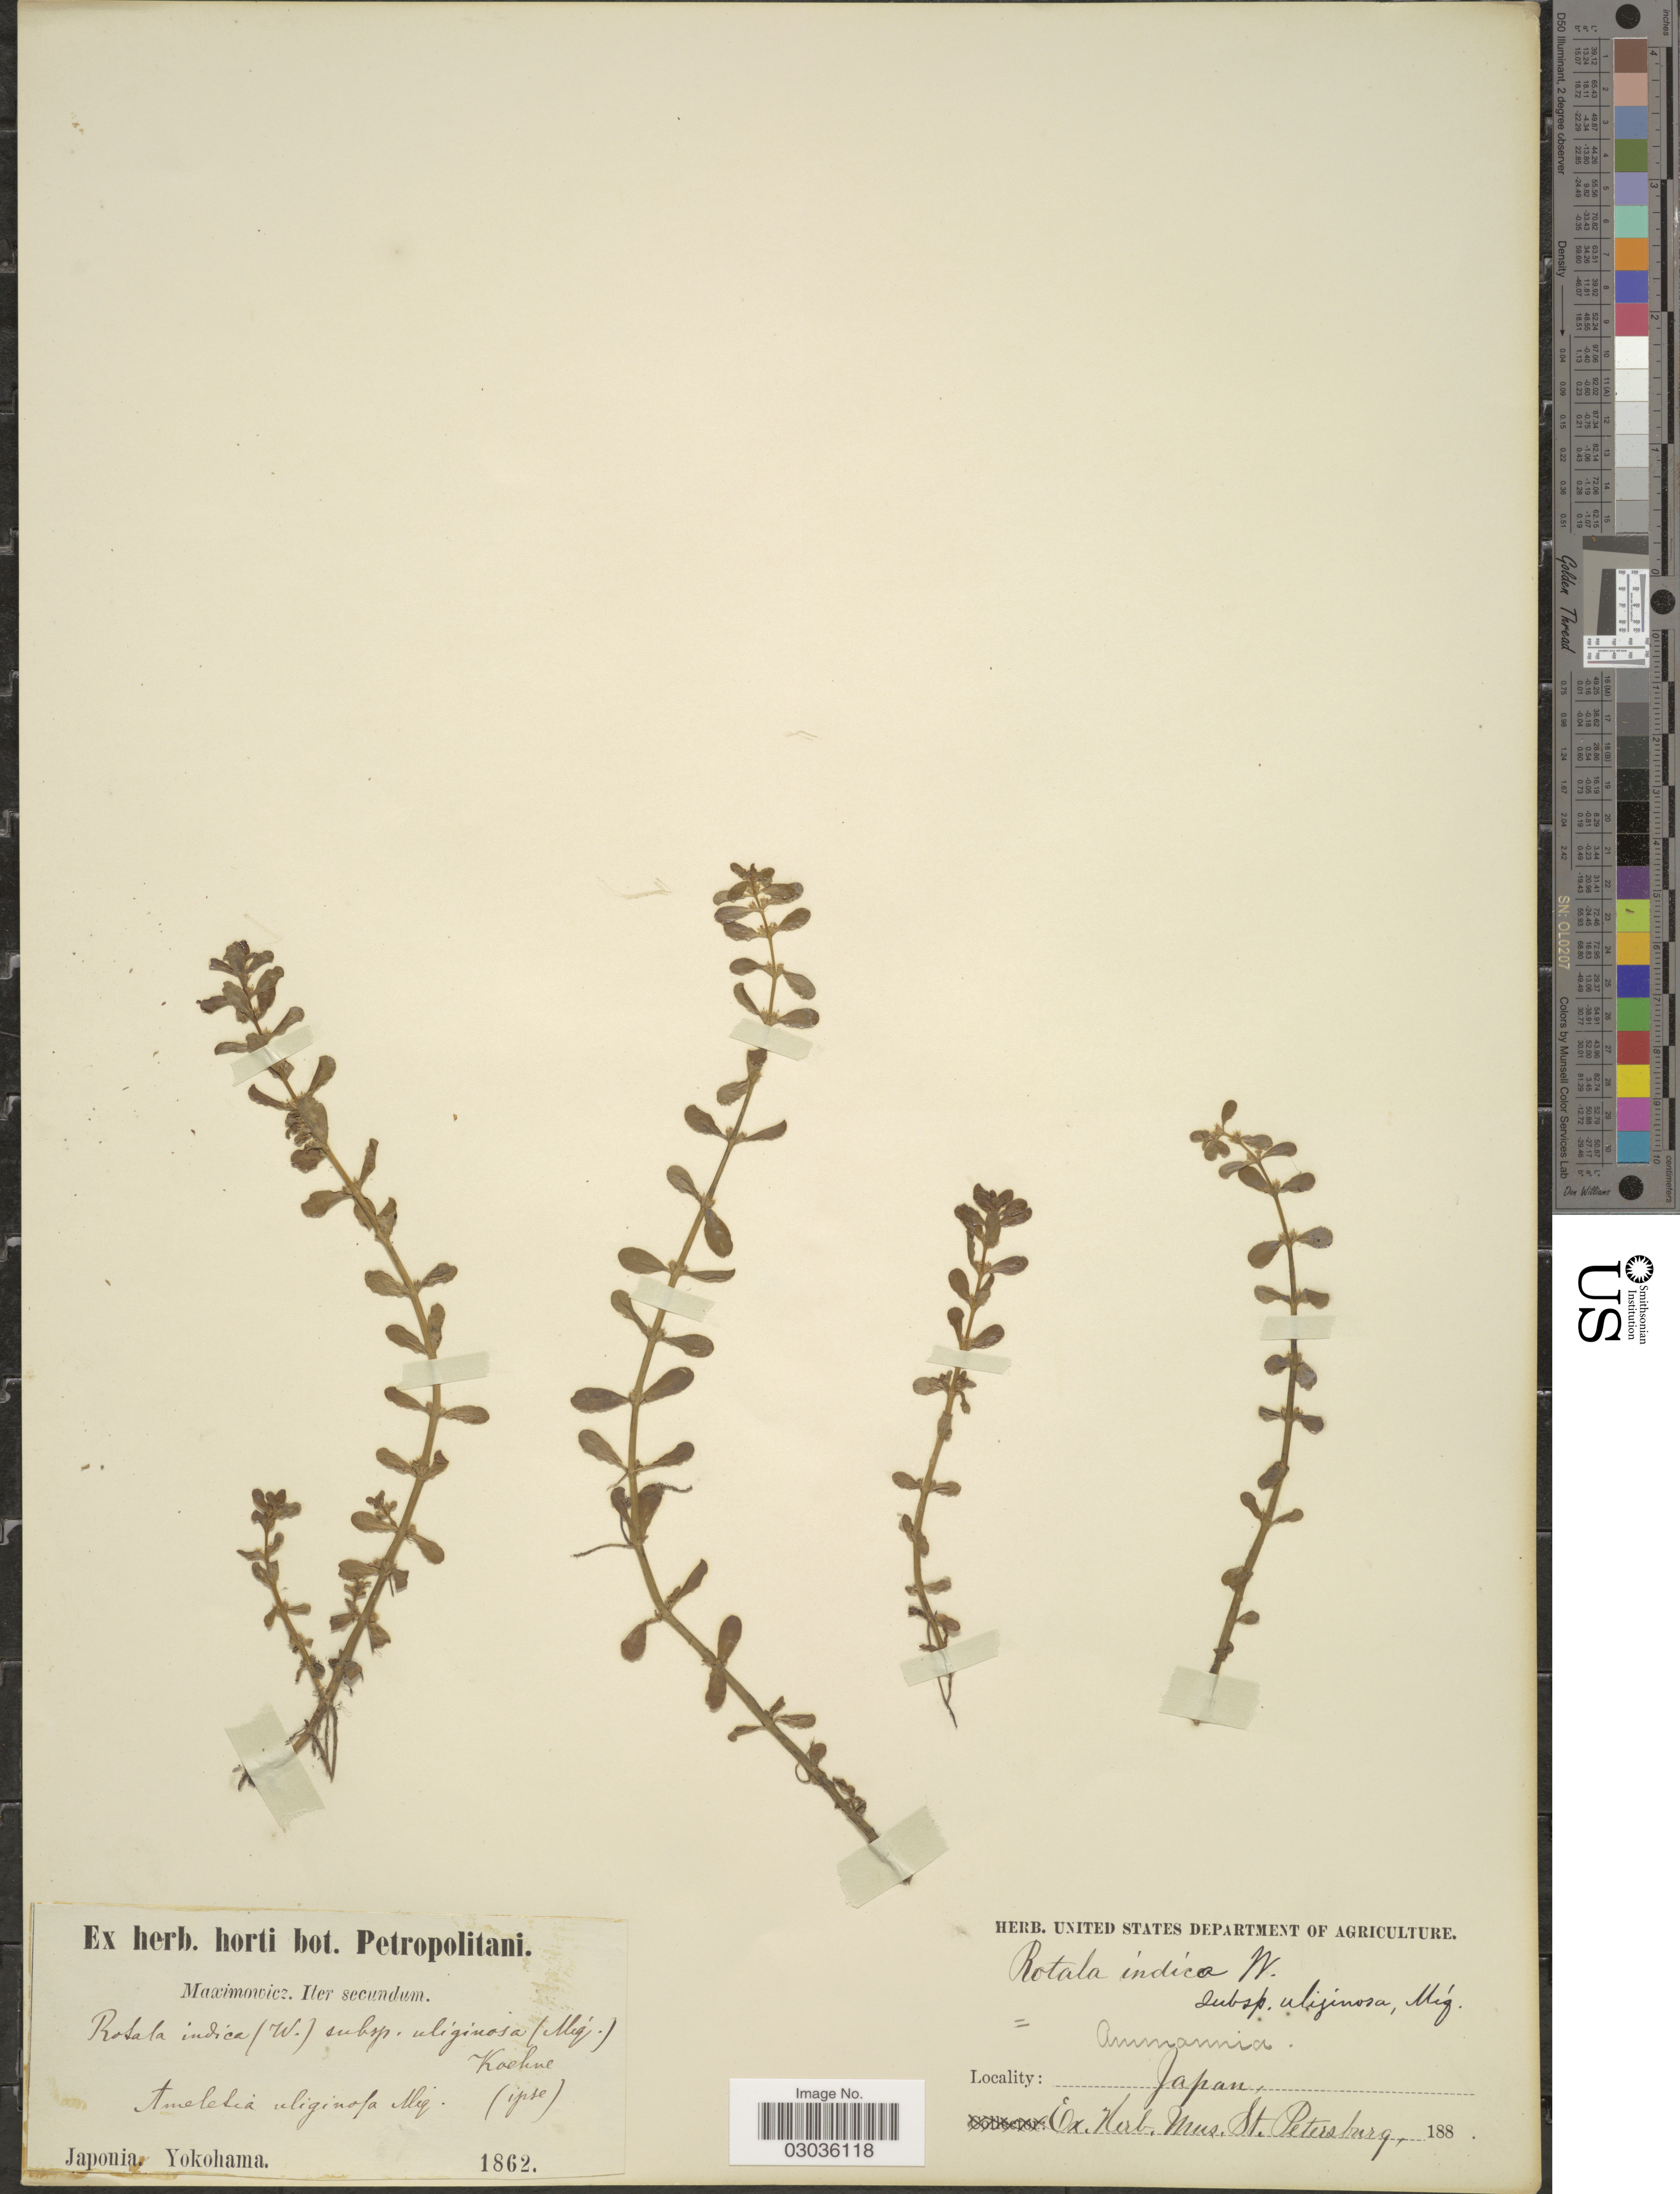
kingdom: Plantae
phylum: Tracheophyta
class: Magnoliopsida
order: Myrtales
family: Lythraceae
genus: Rotala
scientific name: Rotala indica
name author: (L.) Koehne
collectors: -. Maximowicz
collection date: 1862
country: Japan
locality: Yokohama